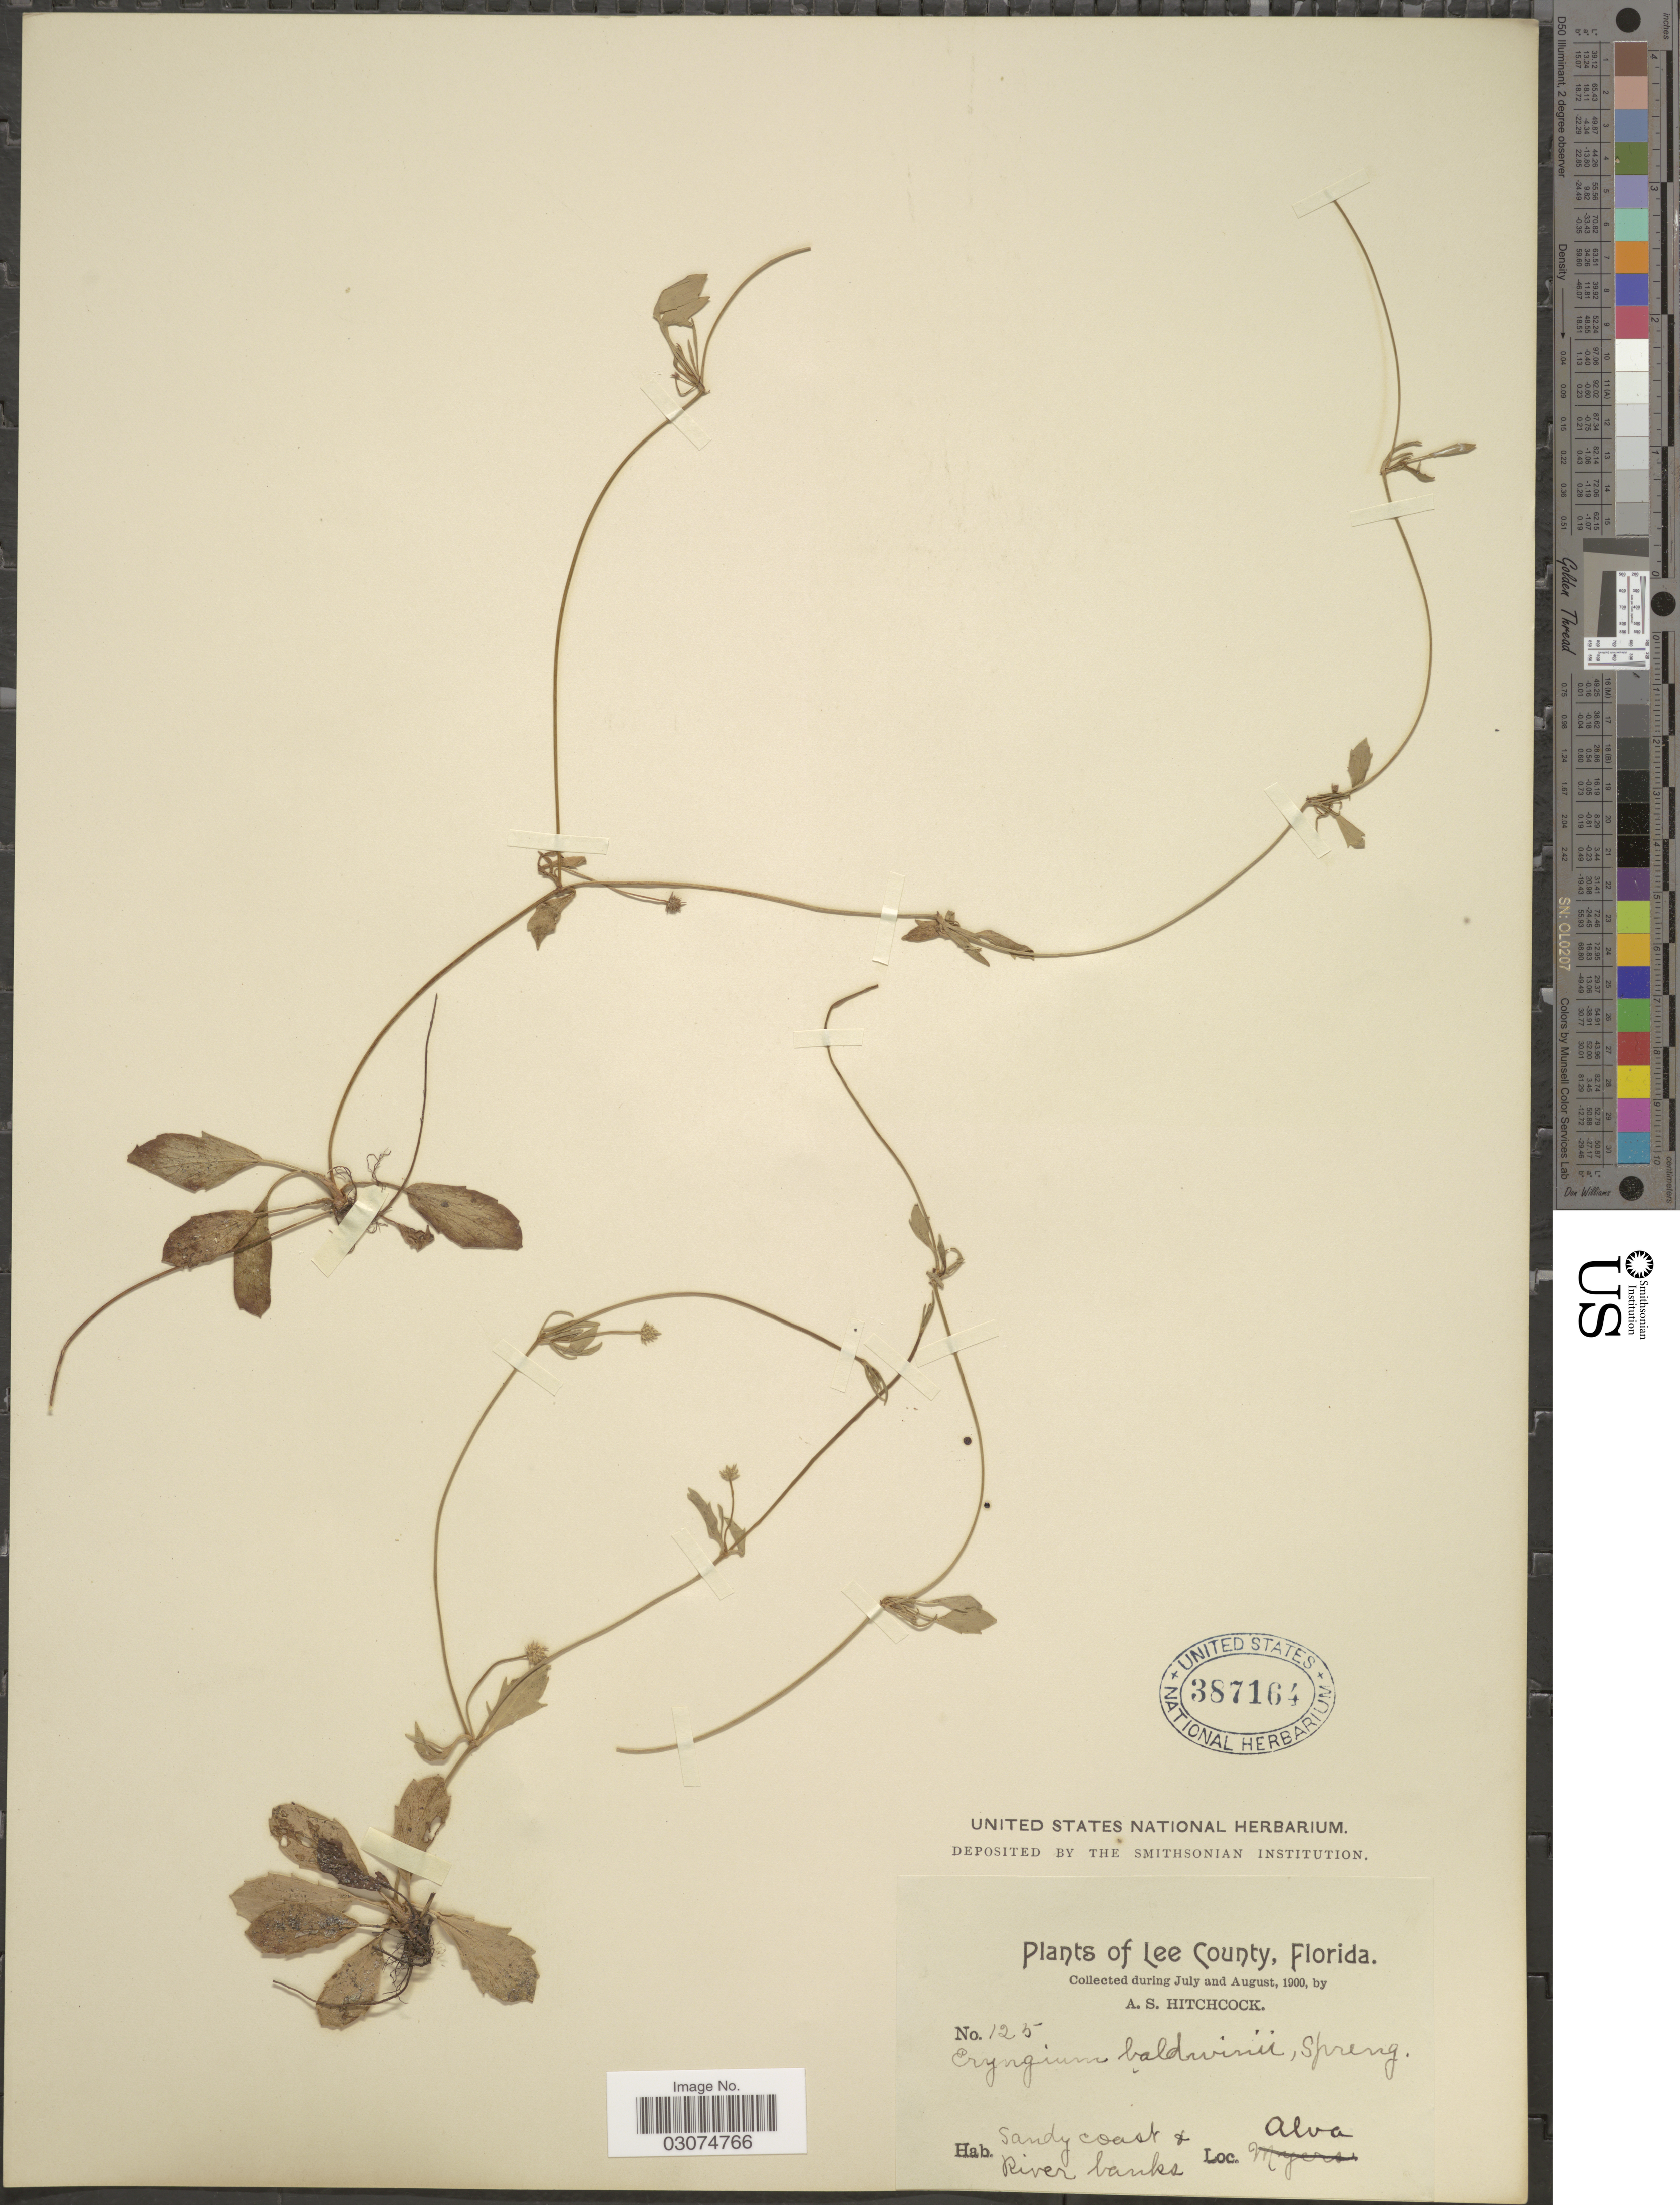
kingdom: Plantae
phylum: Tracheophyta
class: Magnoliopsida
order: Apiales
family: Apiaceae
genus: Eryngium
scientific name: Eryngium baldwinii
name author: Spreng.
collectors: A. S. Hitchcock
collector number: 125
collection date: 1900-07/1900-08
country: United States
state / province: Florida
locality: Lee County. Sandy Coast & River Banks. Alva.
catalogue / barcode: US 387164